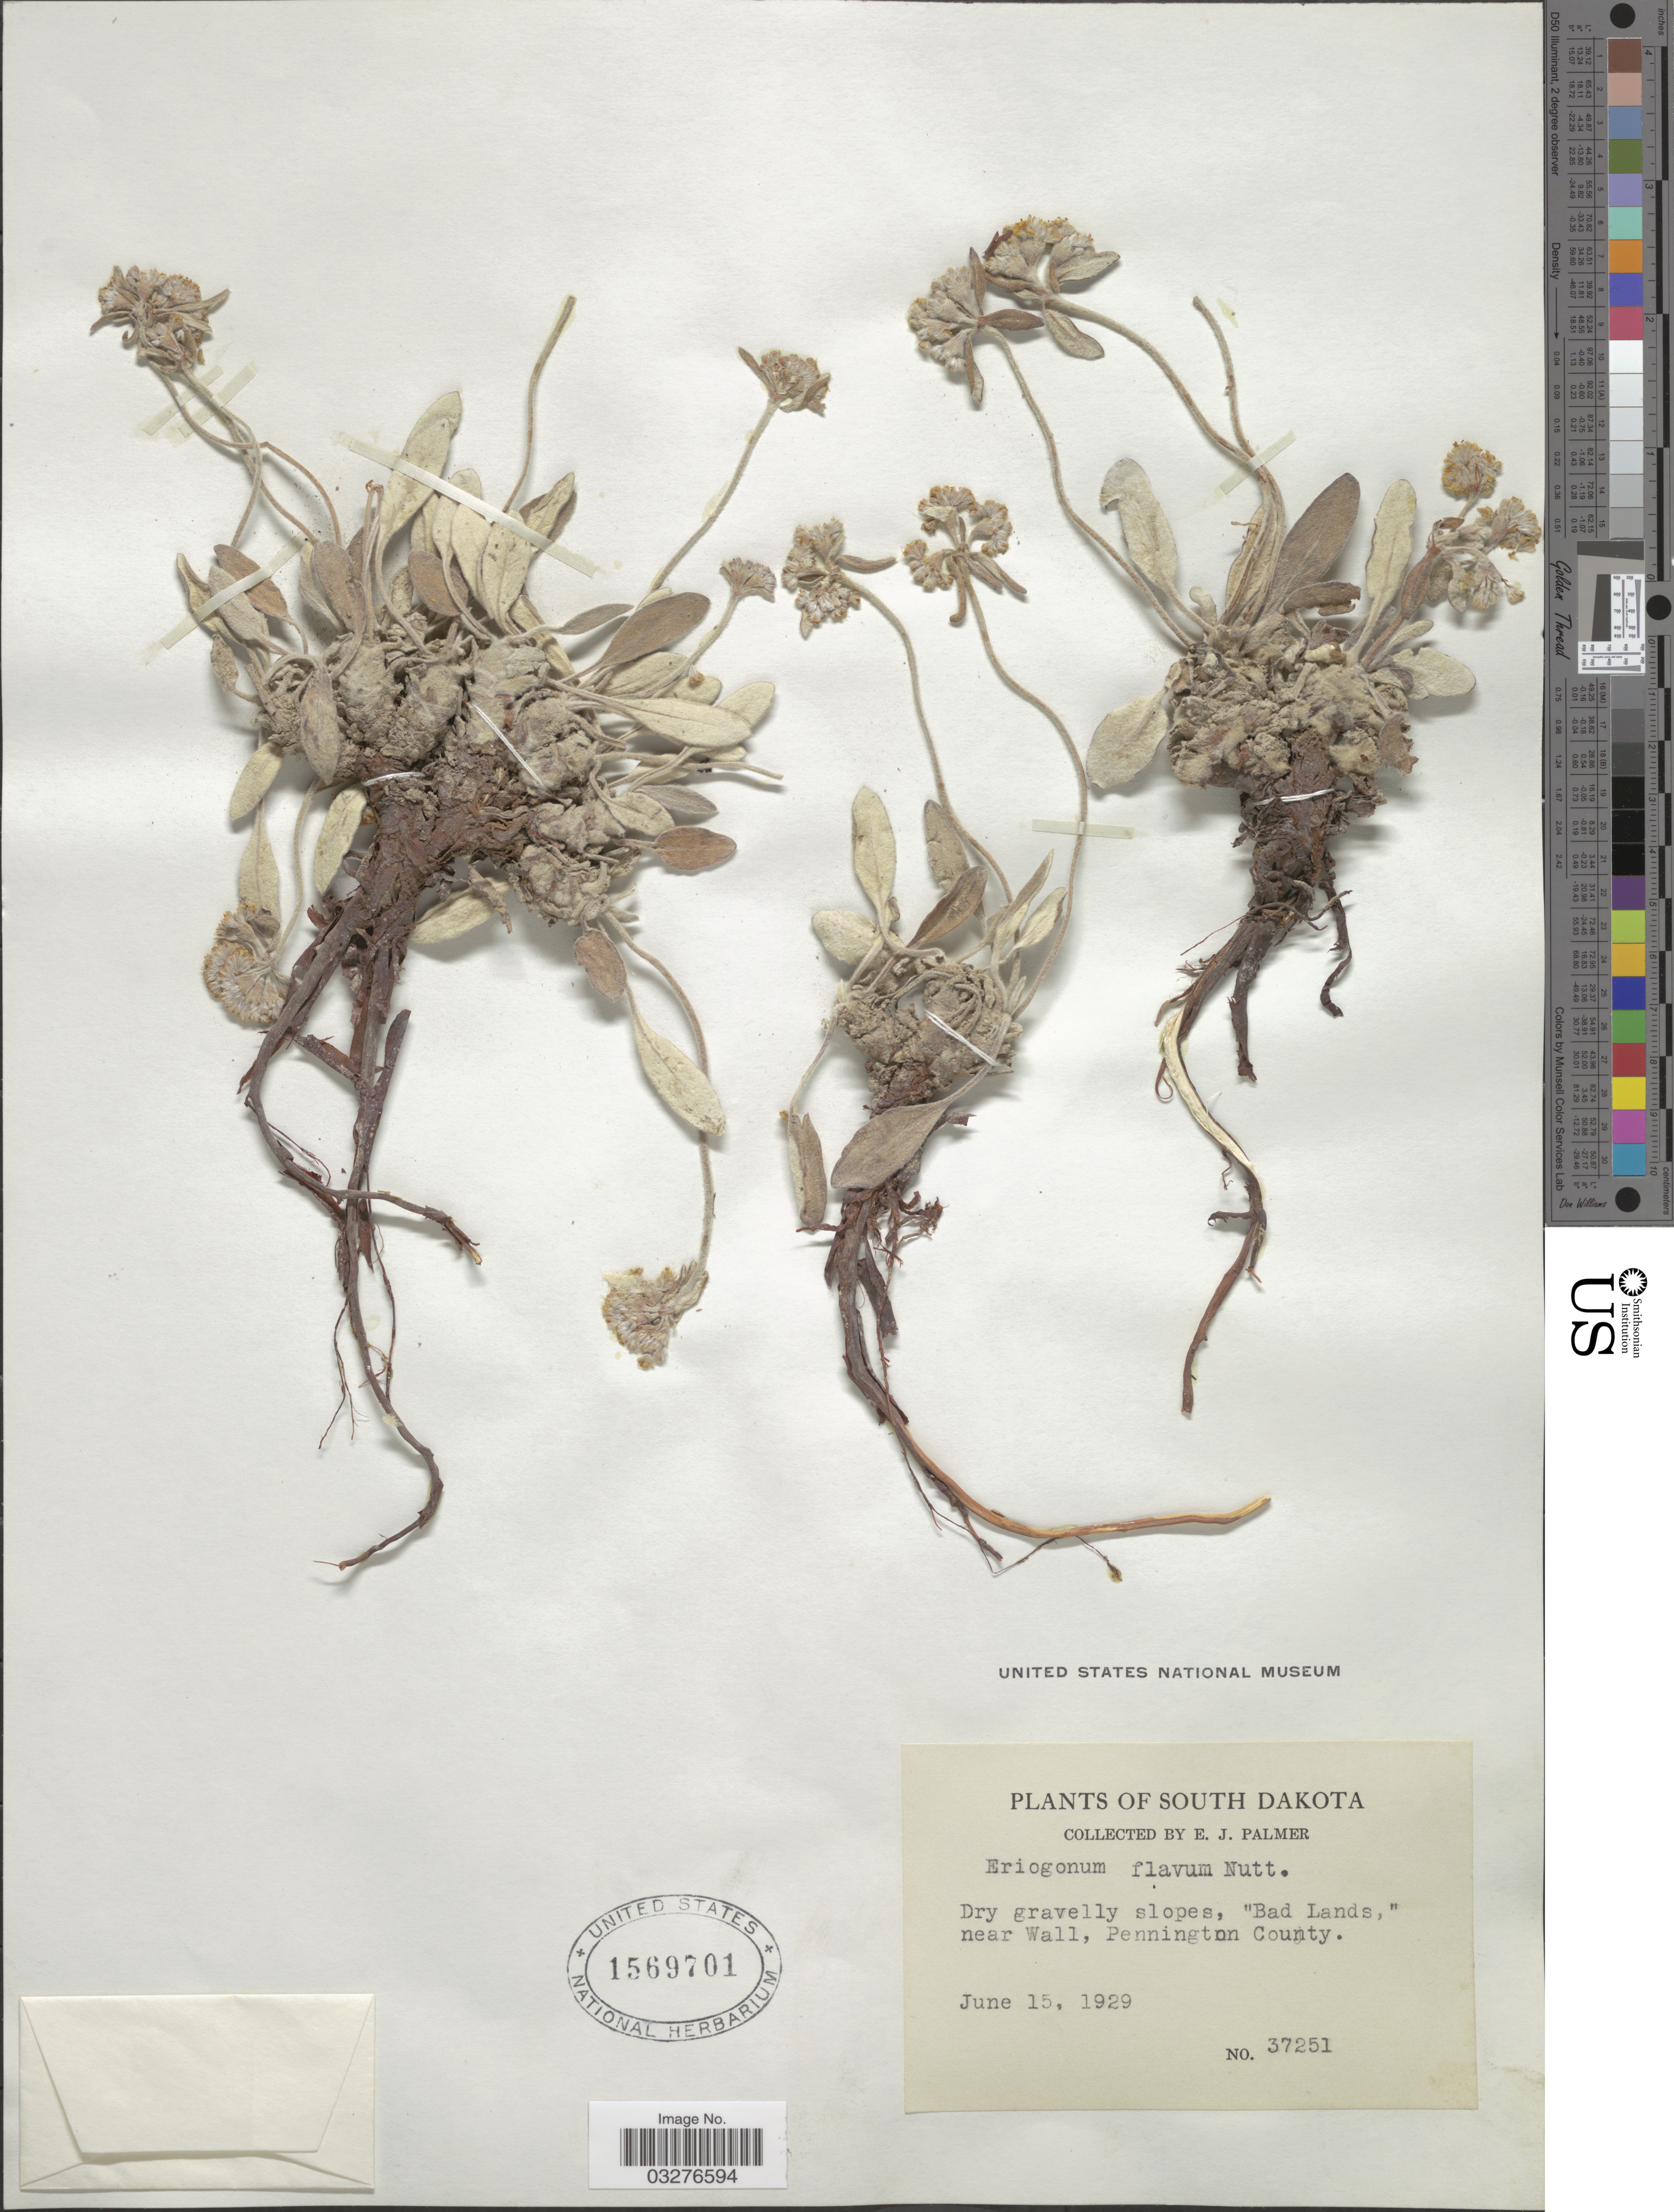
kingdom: Plantae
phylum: Tracheophyta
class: Magnoliopsida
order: Caryophyllales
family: Polygonaceae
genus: Eriogonum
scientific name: Eriogonum flavum var. flavum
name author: Nutt. ex Benth.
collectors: E. J. Palmer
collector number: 37251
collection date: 1929-06-15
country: United States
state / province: South Dakota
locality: Bad Lands,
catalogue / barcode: US 1569701